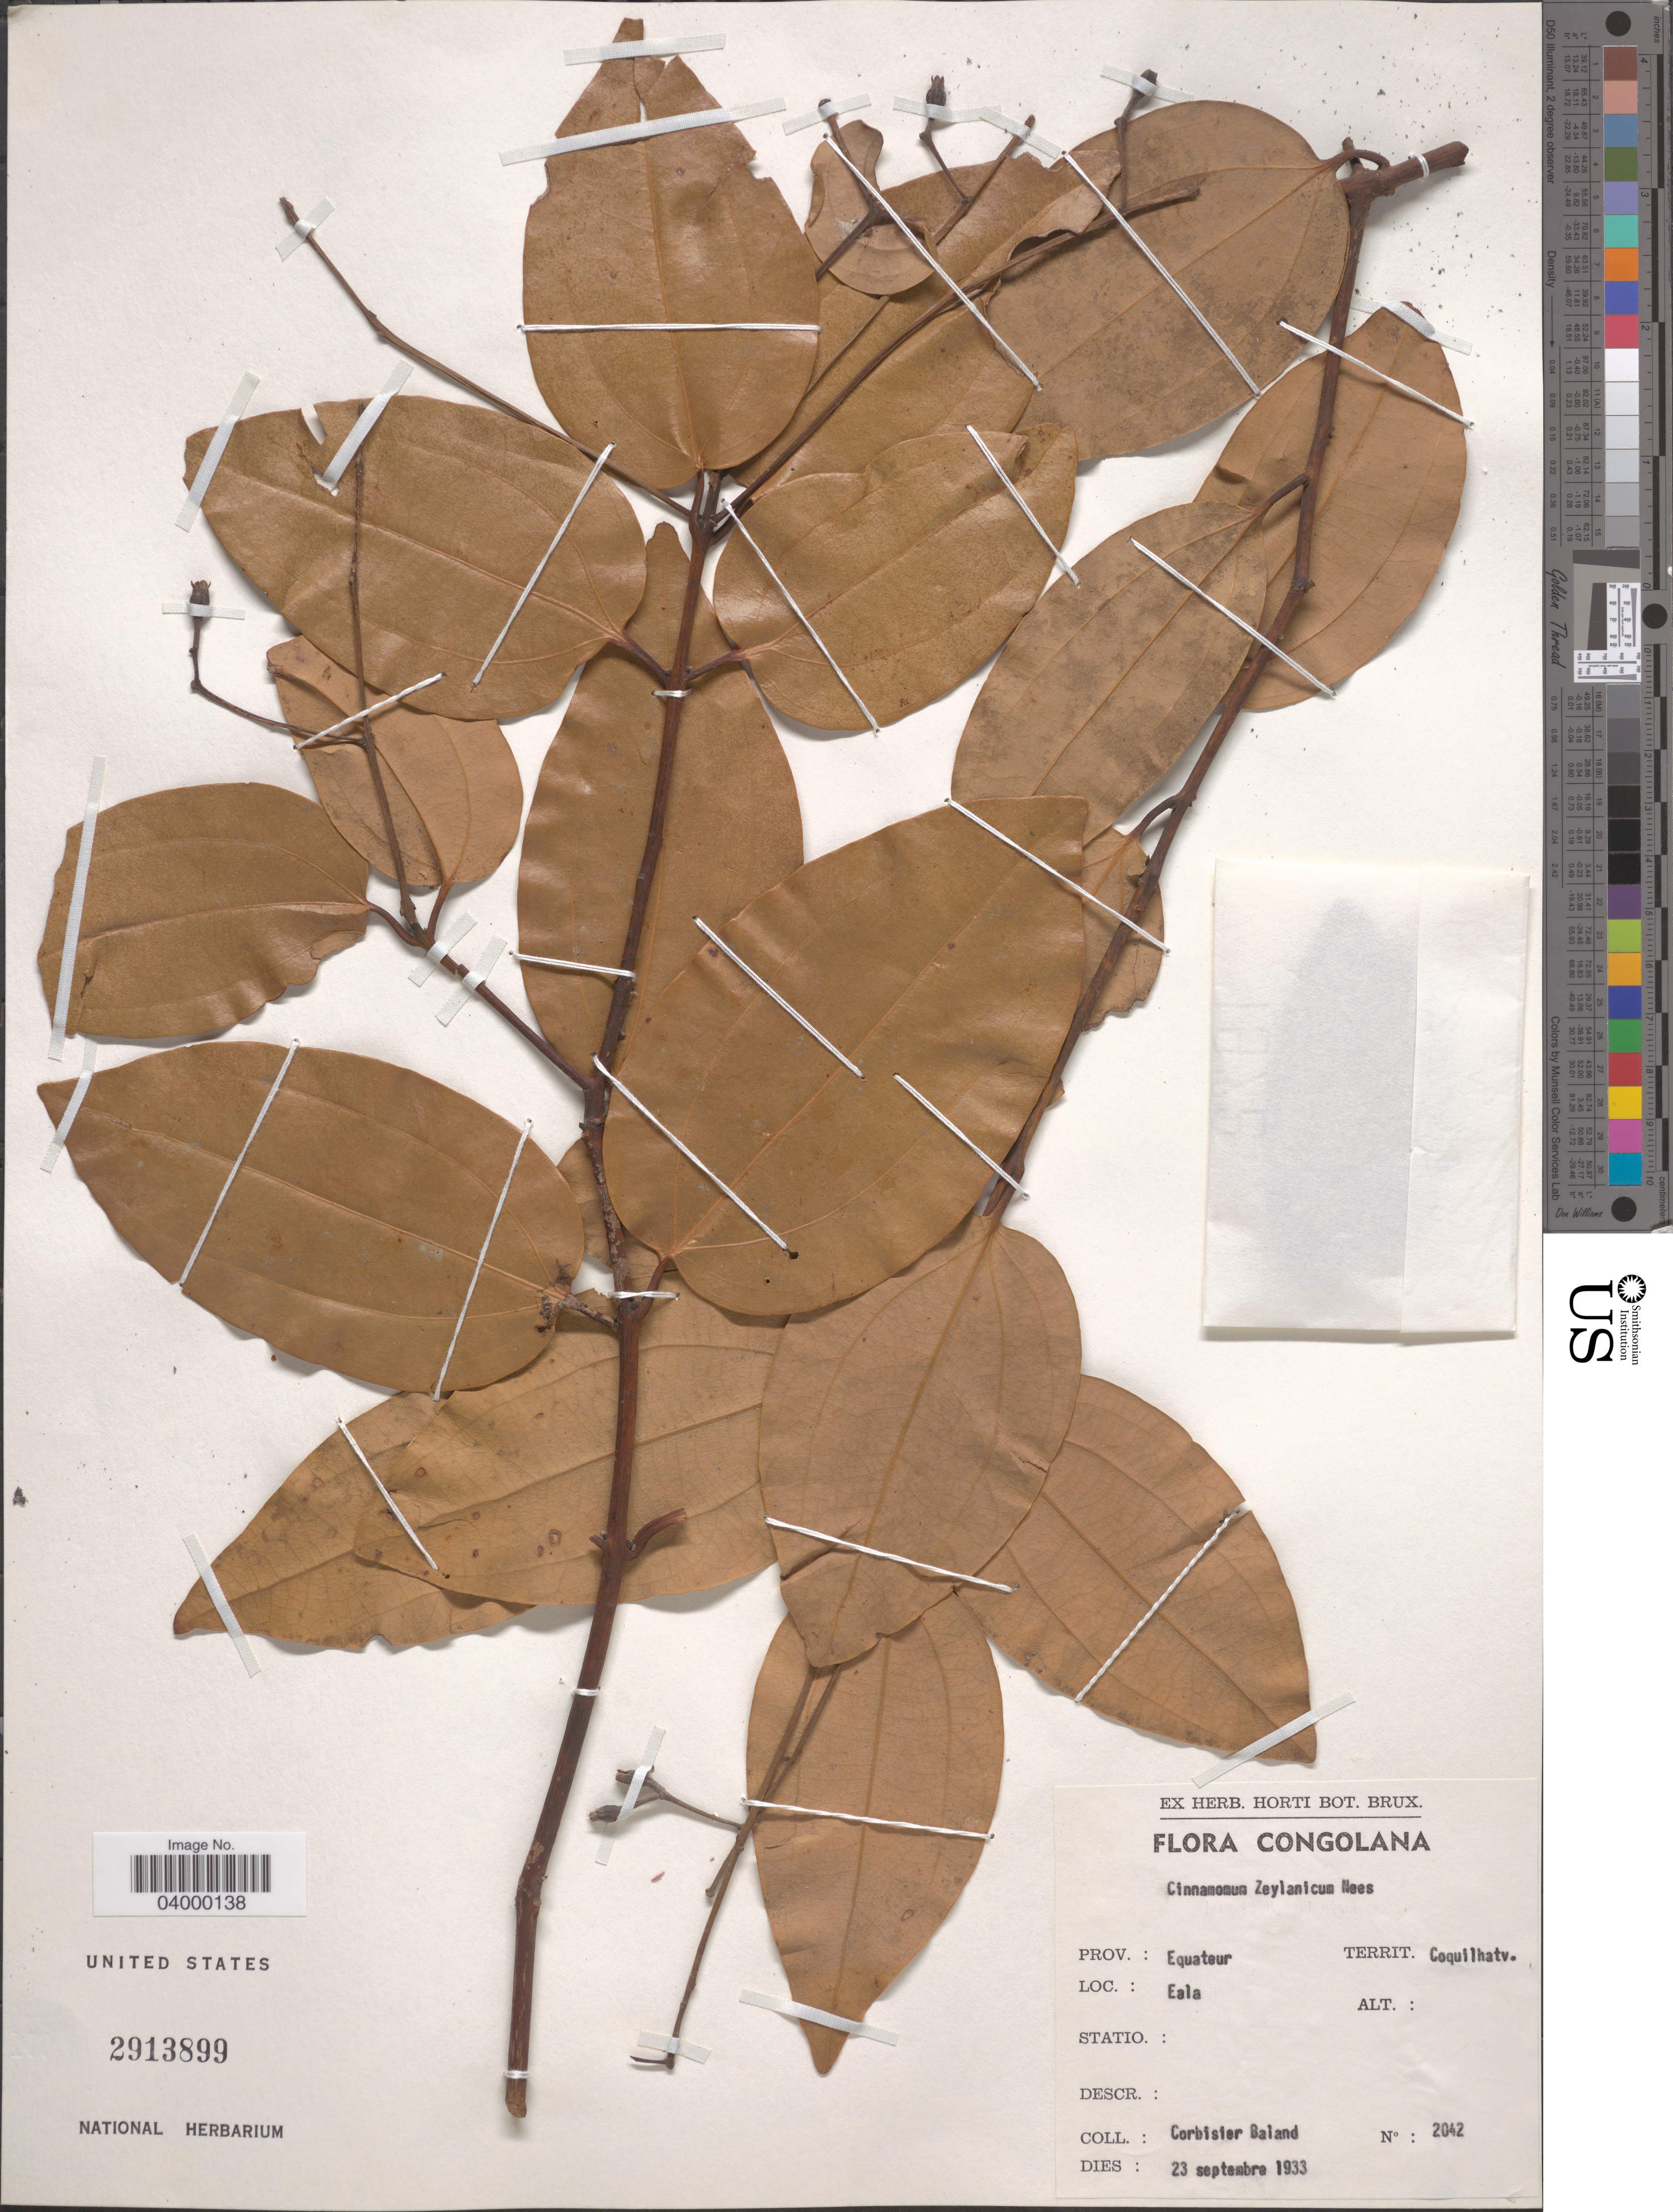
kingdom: Plantae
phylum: Tracheophyta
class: Magnoliopsida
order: Laurales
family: Lauraceae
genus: Cinnamomum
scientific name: Cinnamomum zeylanicum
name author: Blume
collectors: C. Baland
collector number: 2042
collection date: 1933-09-23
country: Congo, Democratic Republic of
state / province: Equateur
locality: Congolana. Territ. Coquilhatv. Eala.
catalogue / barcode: US 2913899